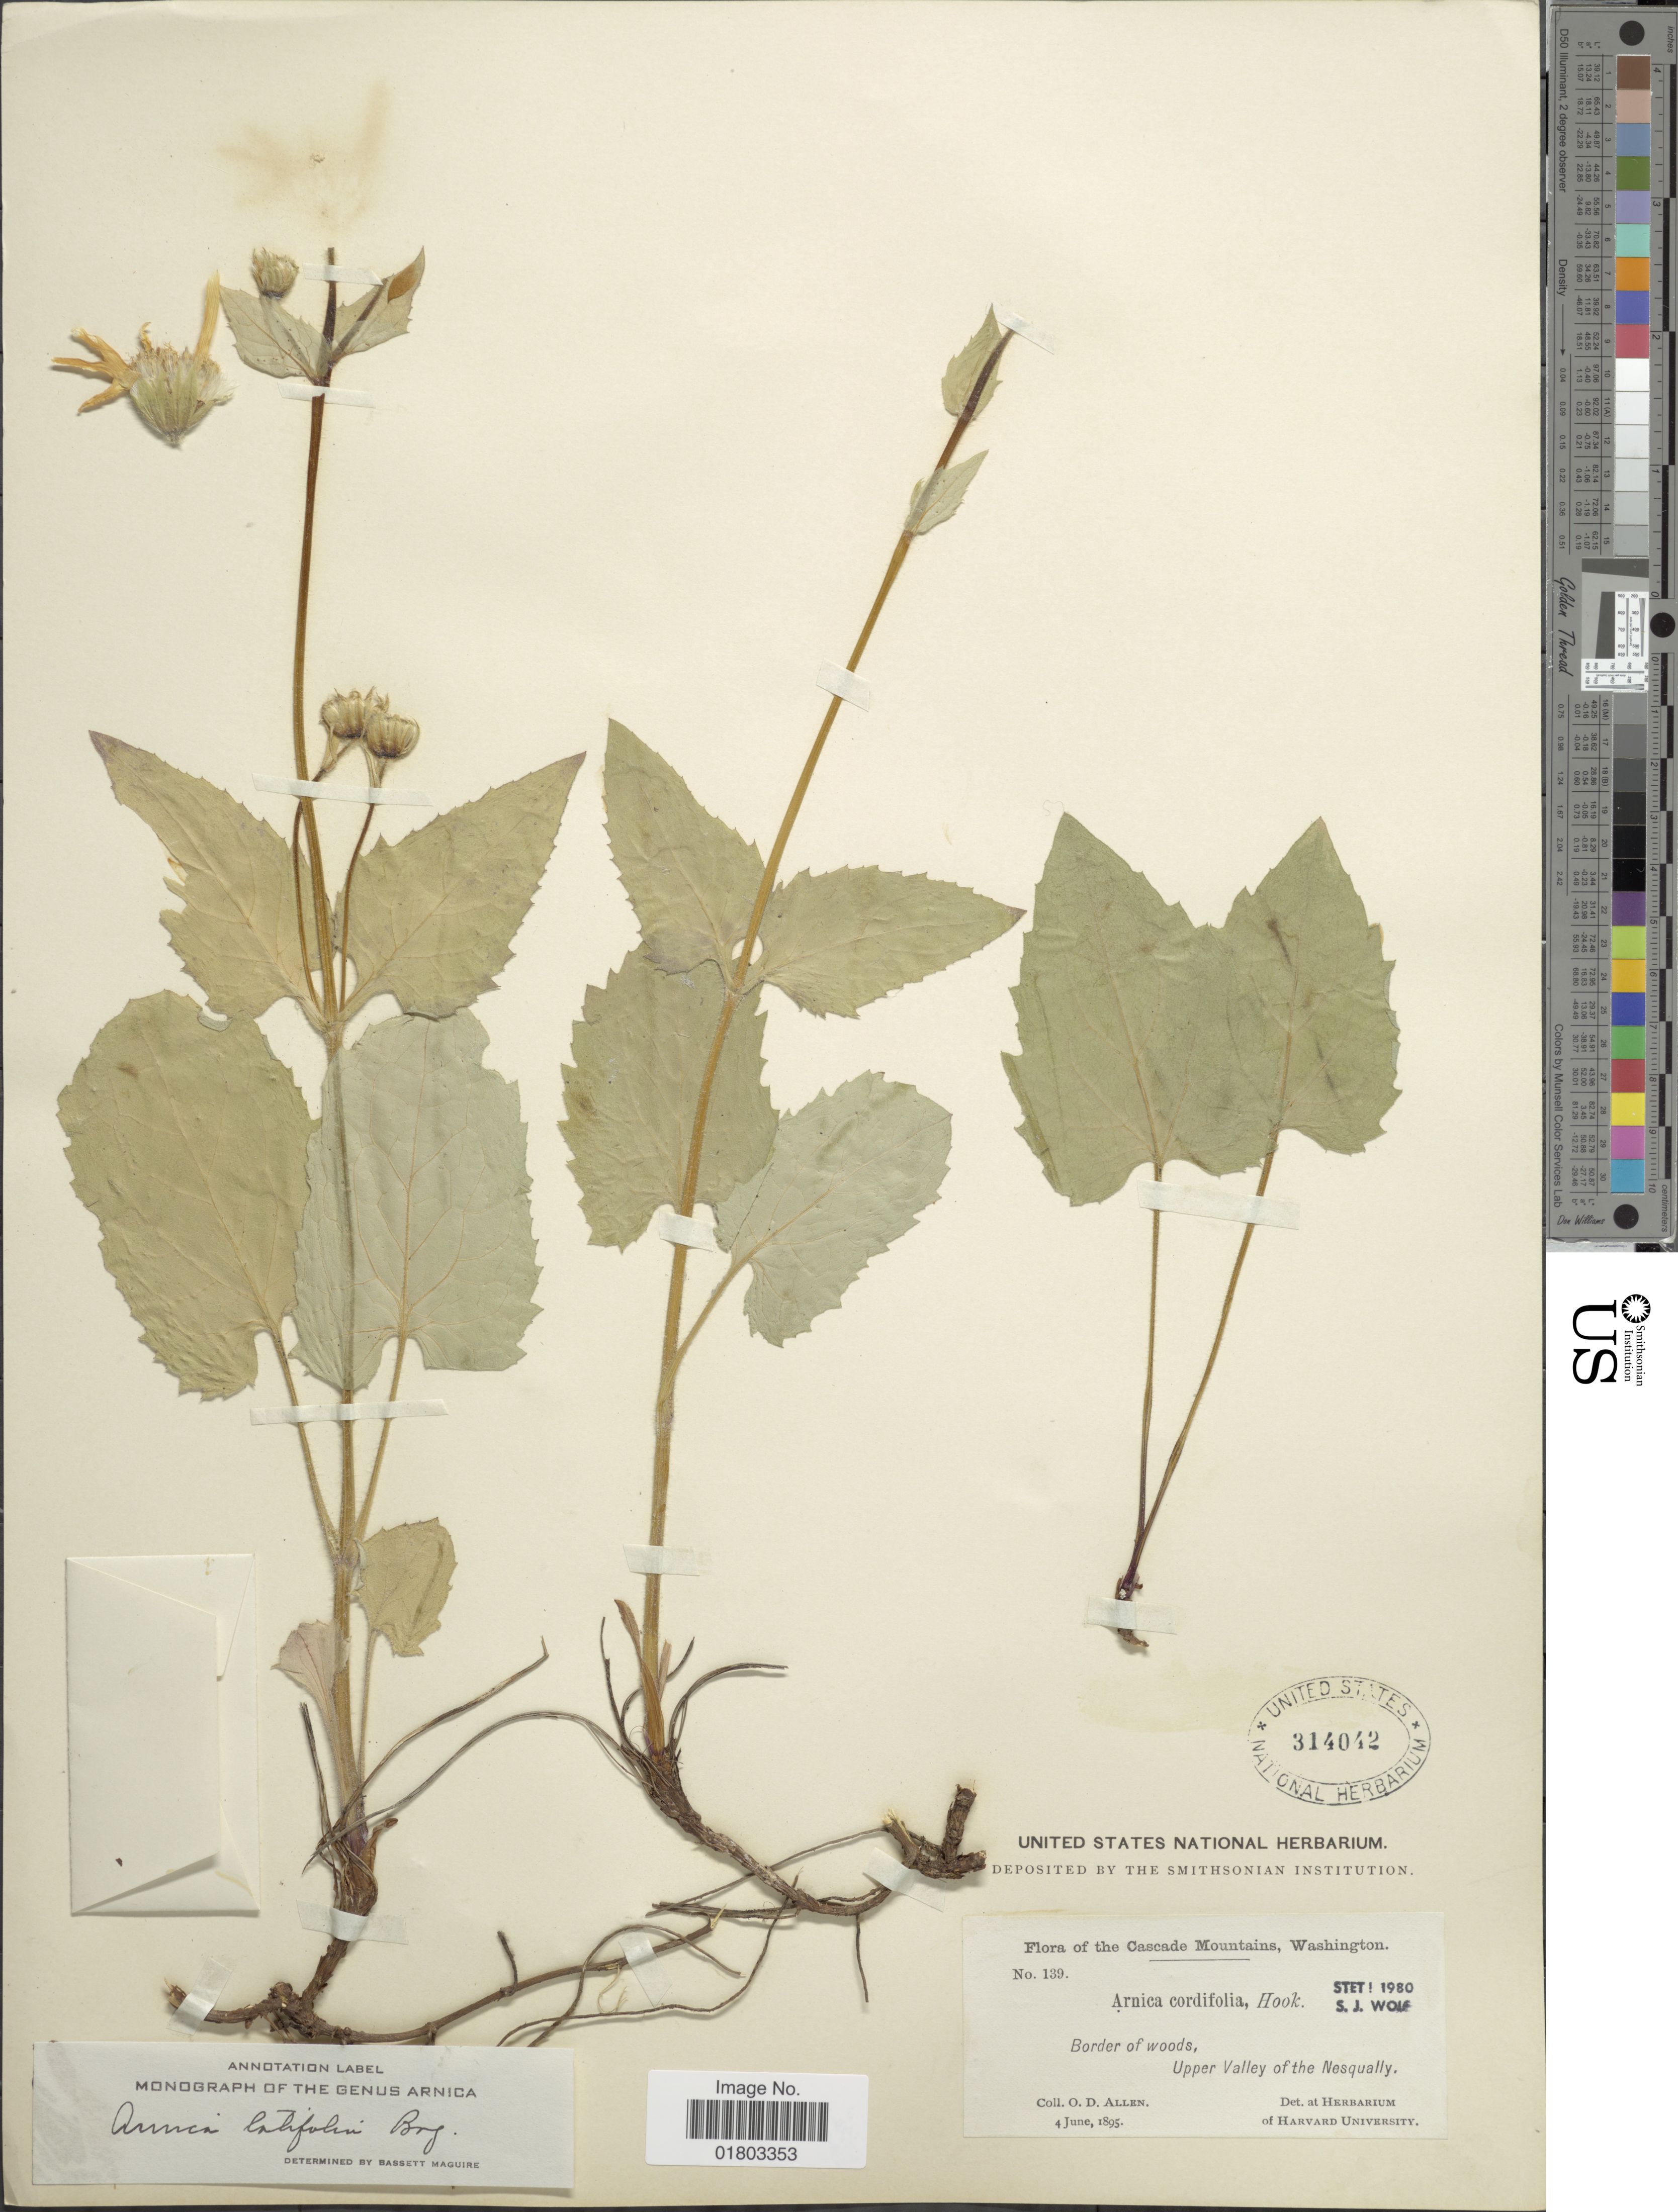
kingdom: Plantae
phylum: Tracheophyta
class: Magnoliopsida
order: Asterales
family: Asteraceae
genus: Arnica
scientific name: Arnica latifolia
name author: Bong.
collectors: O. D. Allen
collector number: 139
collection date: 1895-06-04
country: United States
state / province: Washington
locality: The Cascade Mountains, Border of woods, Upper Valley of the Nesqually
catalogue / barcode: US 314042